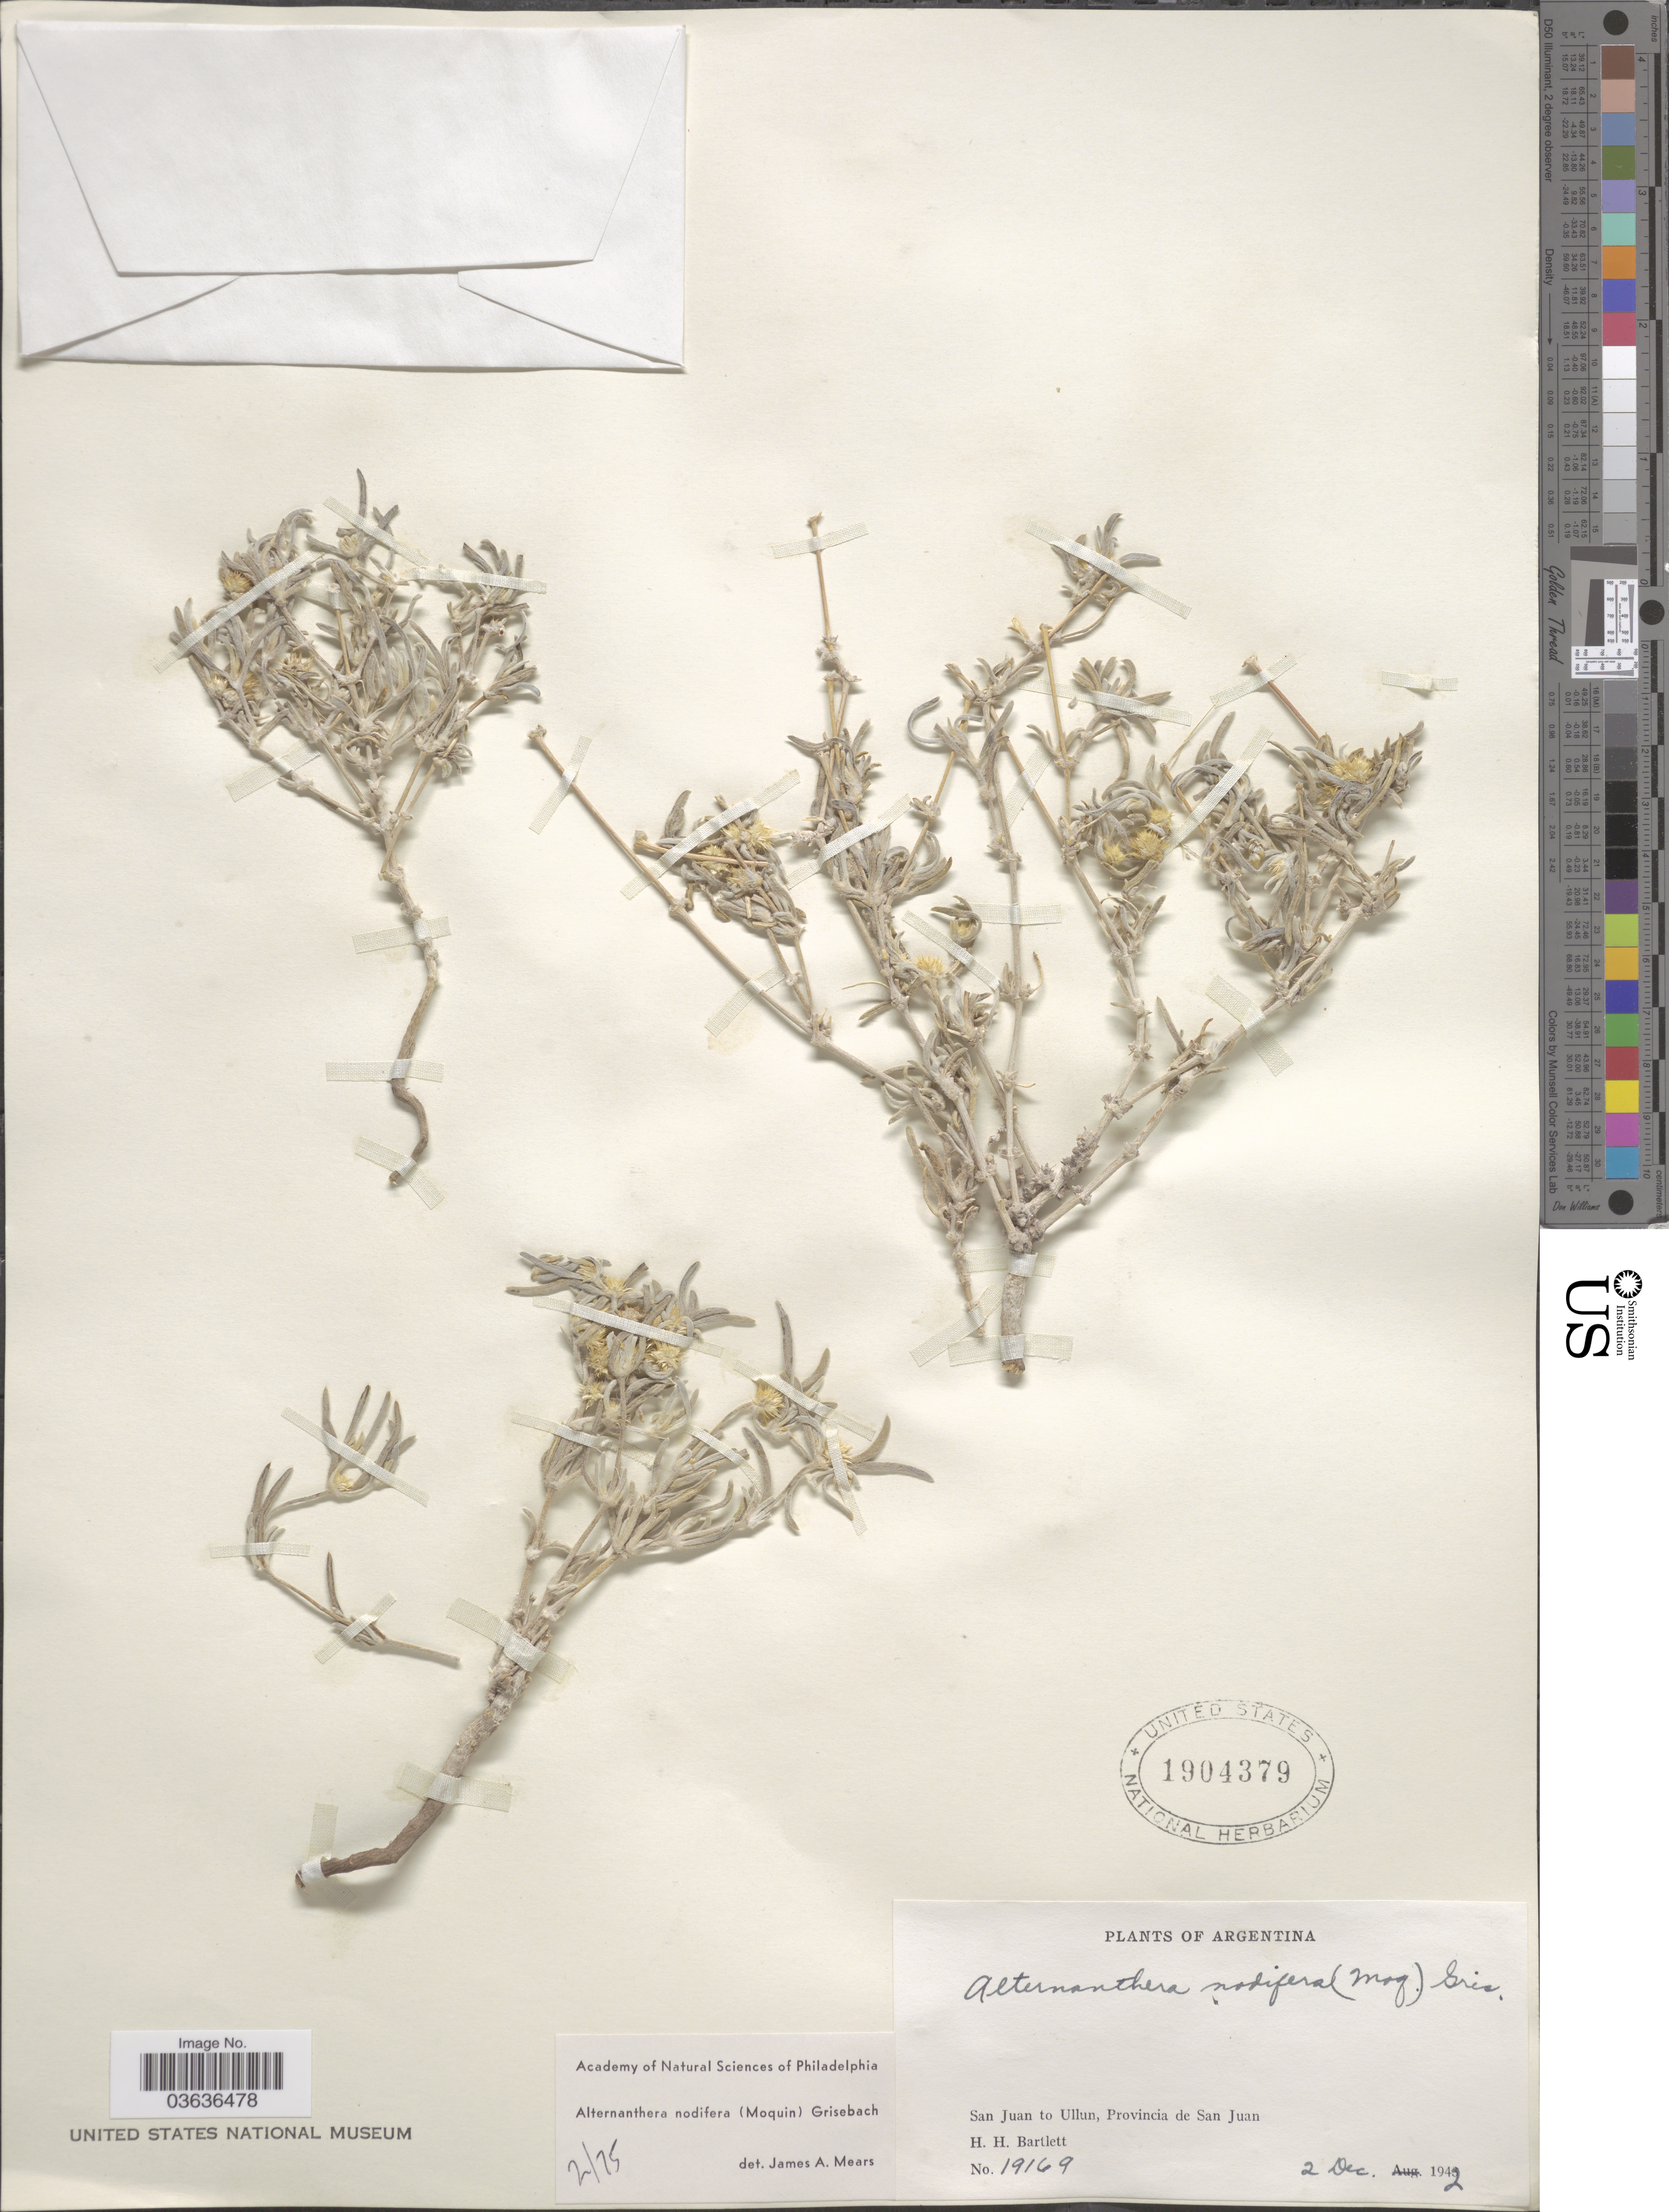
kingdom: Plantae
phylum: Tracheophyta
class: Magnoliopsida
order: Caryophyllales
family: Amaranthaceae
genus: Alternanthera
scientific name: Alternanthera nodifera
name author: (Moq.) Griseb.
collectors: H. H. Bartlett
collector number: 19169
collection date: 1942-12-02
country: Argentina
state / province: San Juan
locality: San Juan to Ullun.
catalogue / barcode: US 1904379